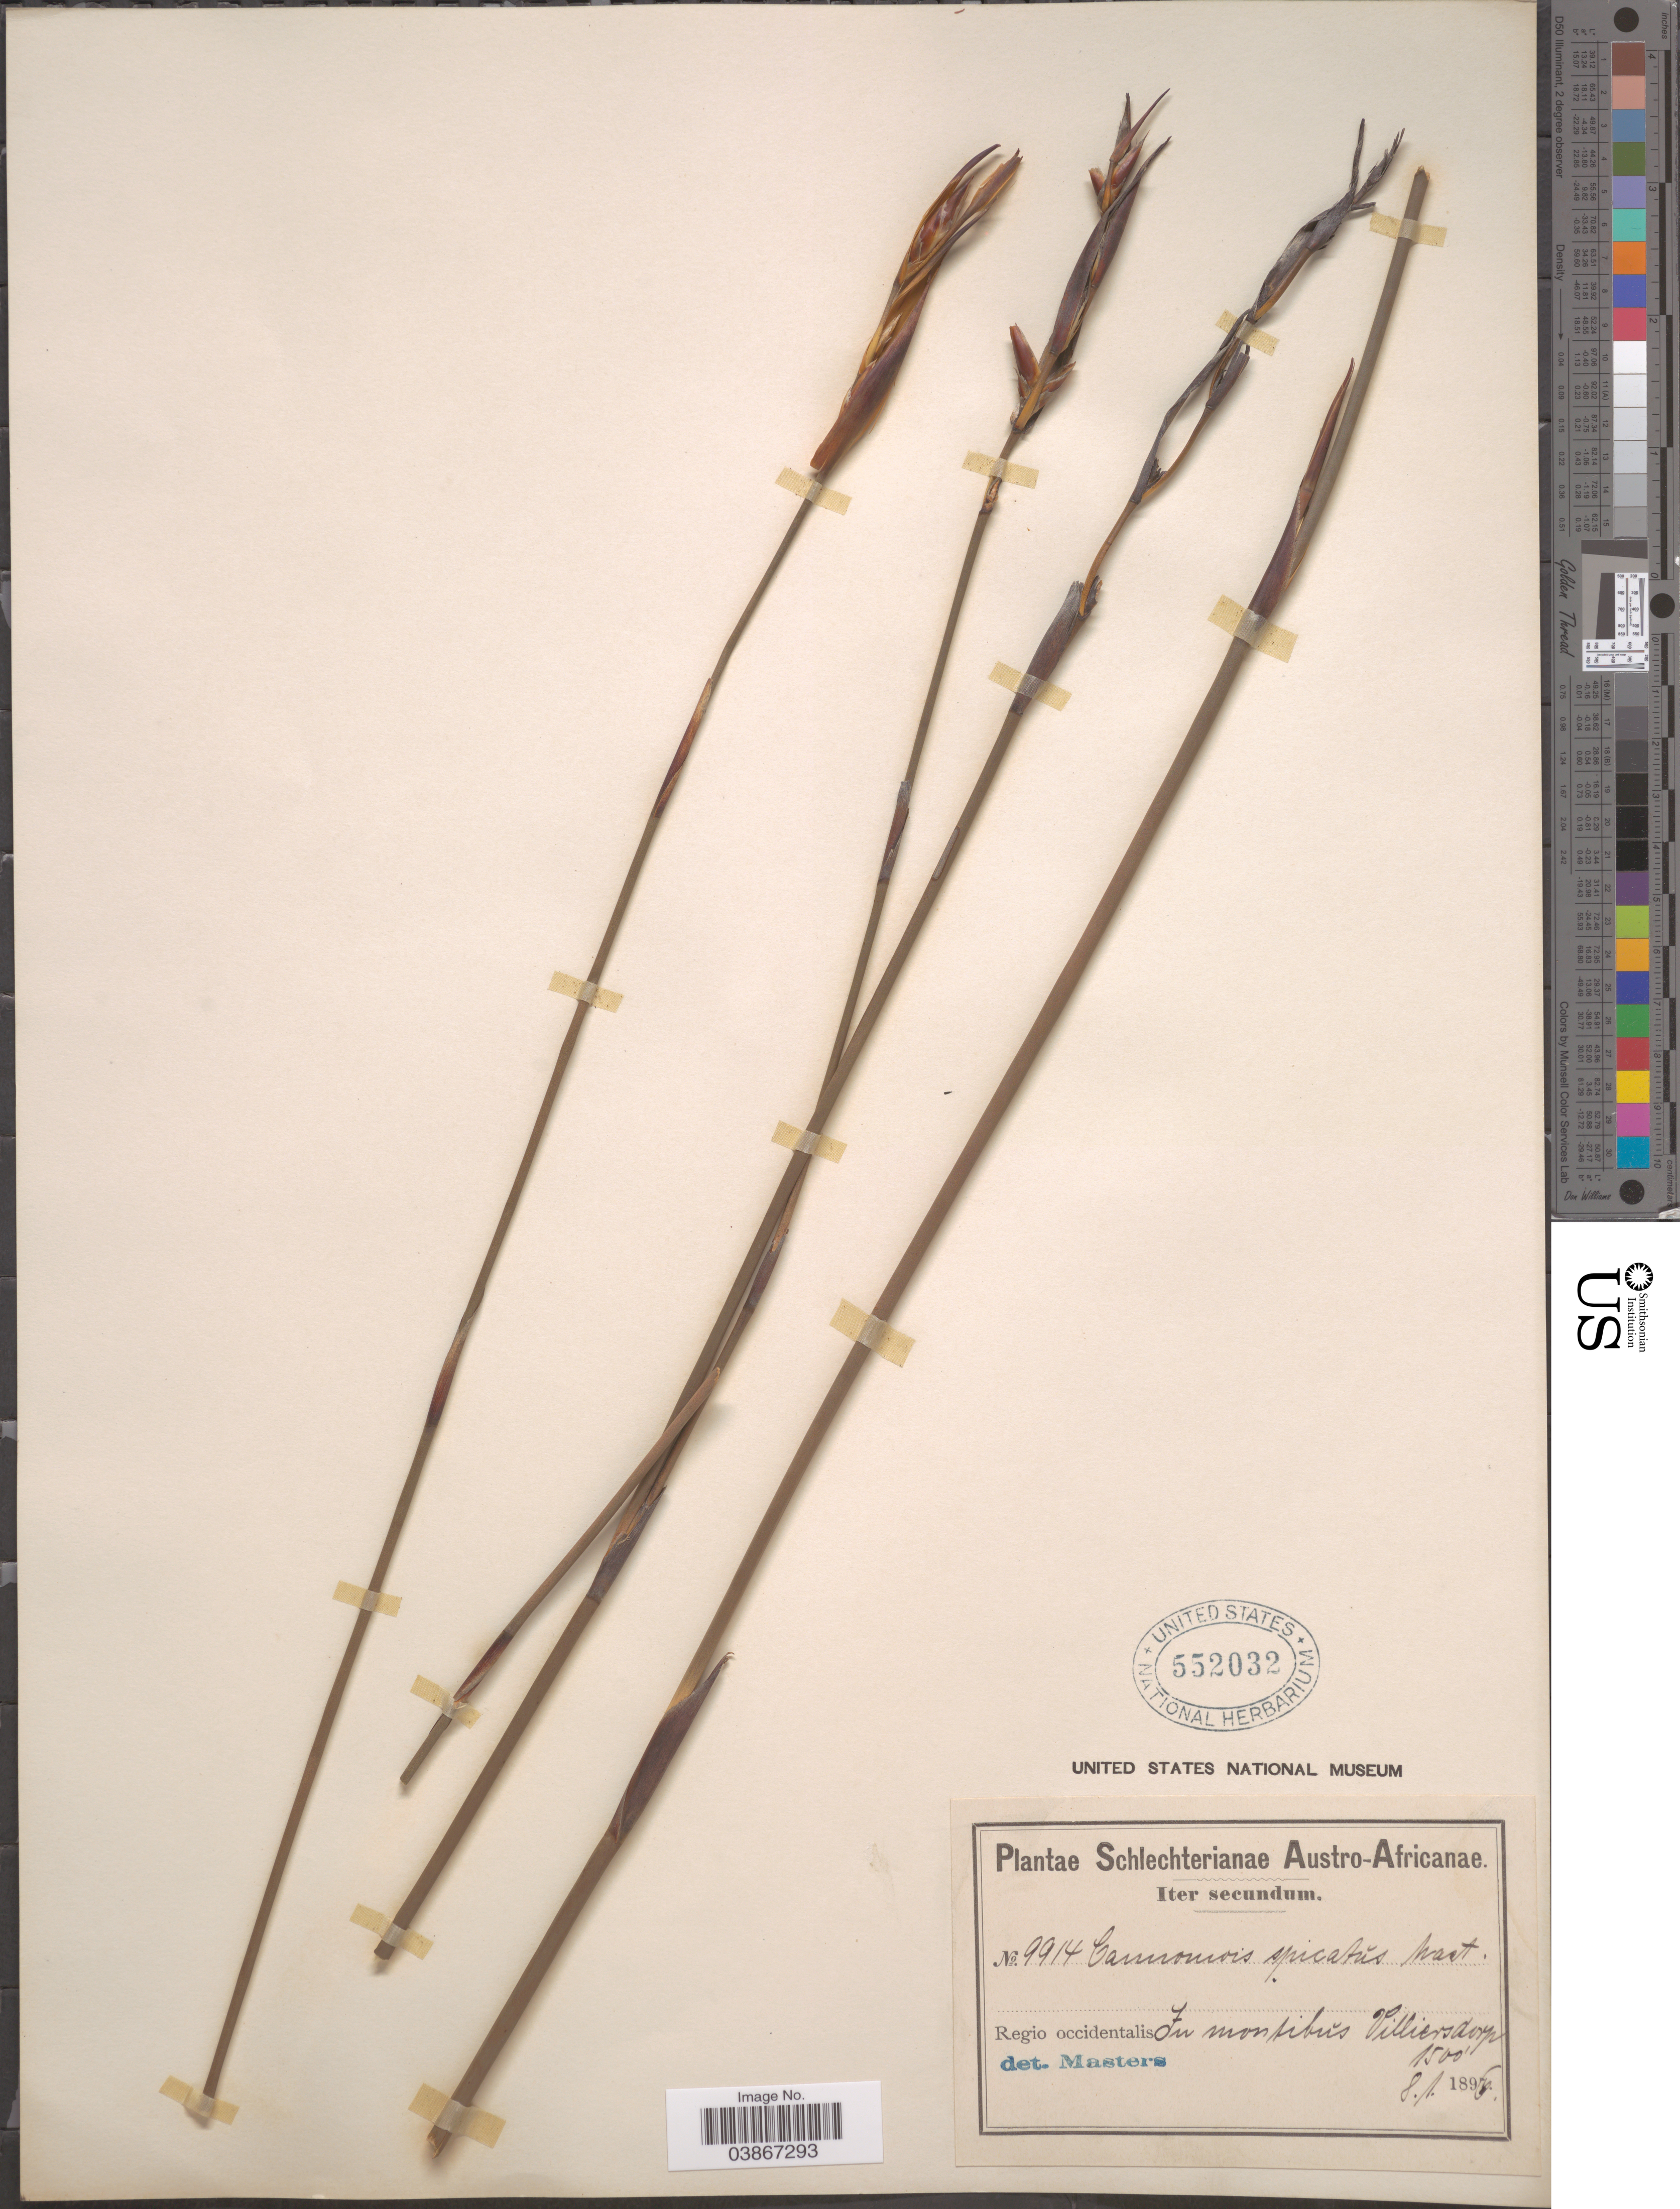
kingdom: Plantae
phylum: Tracheophyta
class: Liliopsida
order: Poales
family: Restionaceae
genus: Cannomois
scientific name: Cannomois spicatus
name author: Mast.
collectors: Schlechter, --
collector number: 9914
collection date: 1896-01-08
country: South Africa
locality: Austro-Africanae. Regio occidentalis: In montibus Villiersdorp.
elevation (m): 457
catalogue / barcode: US 552032